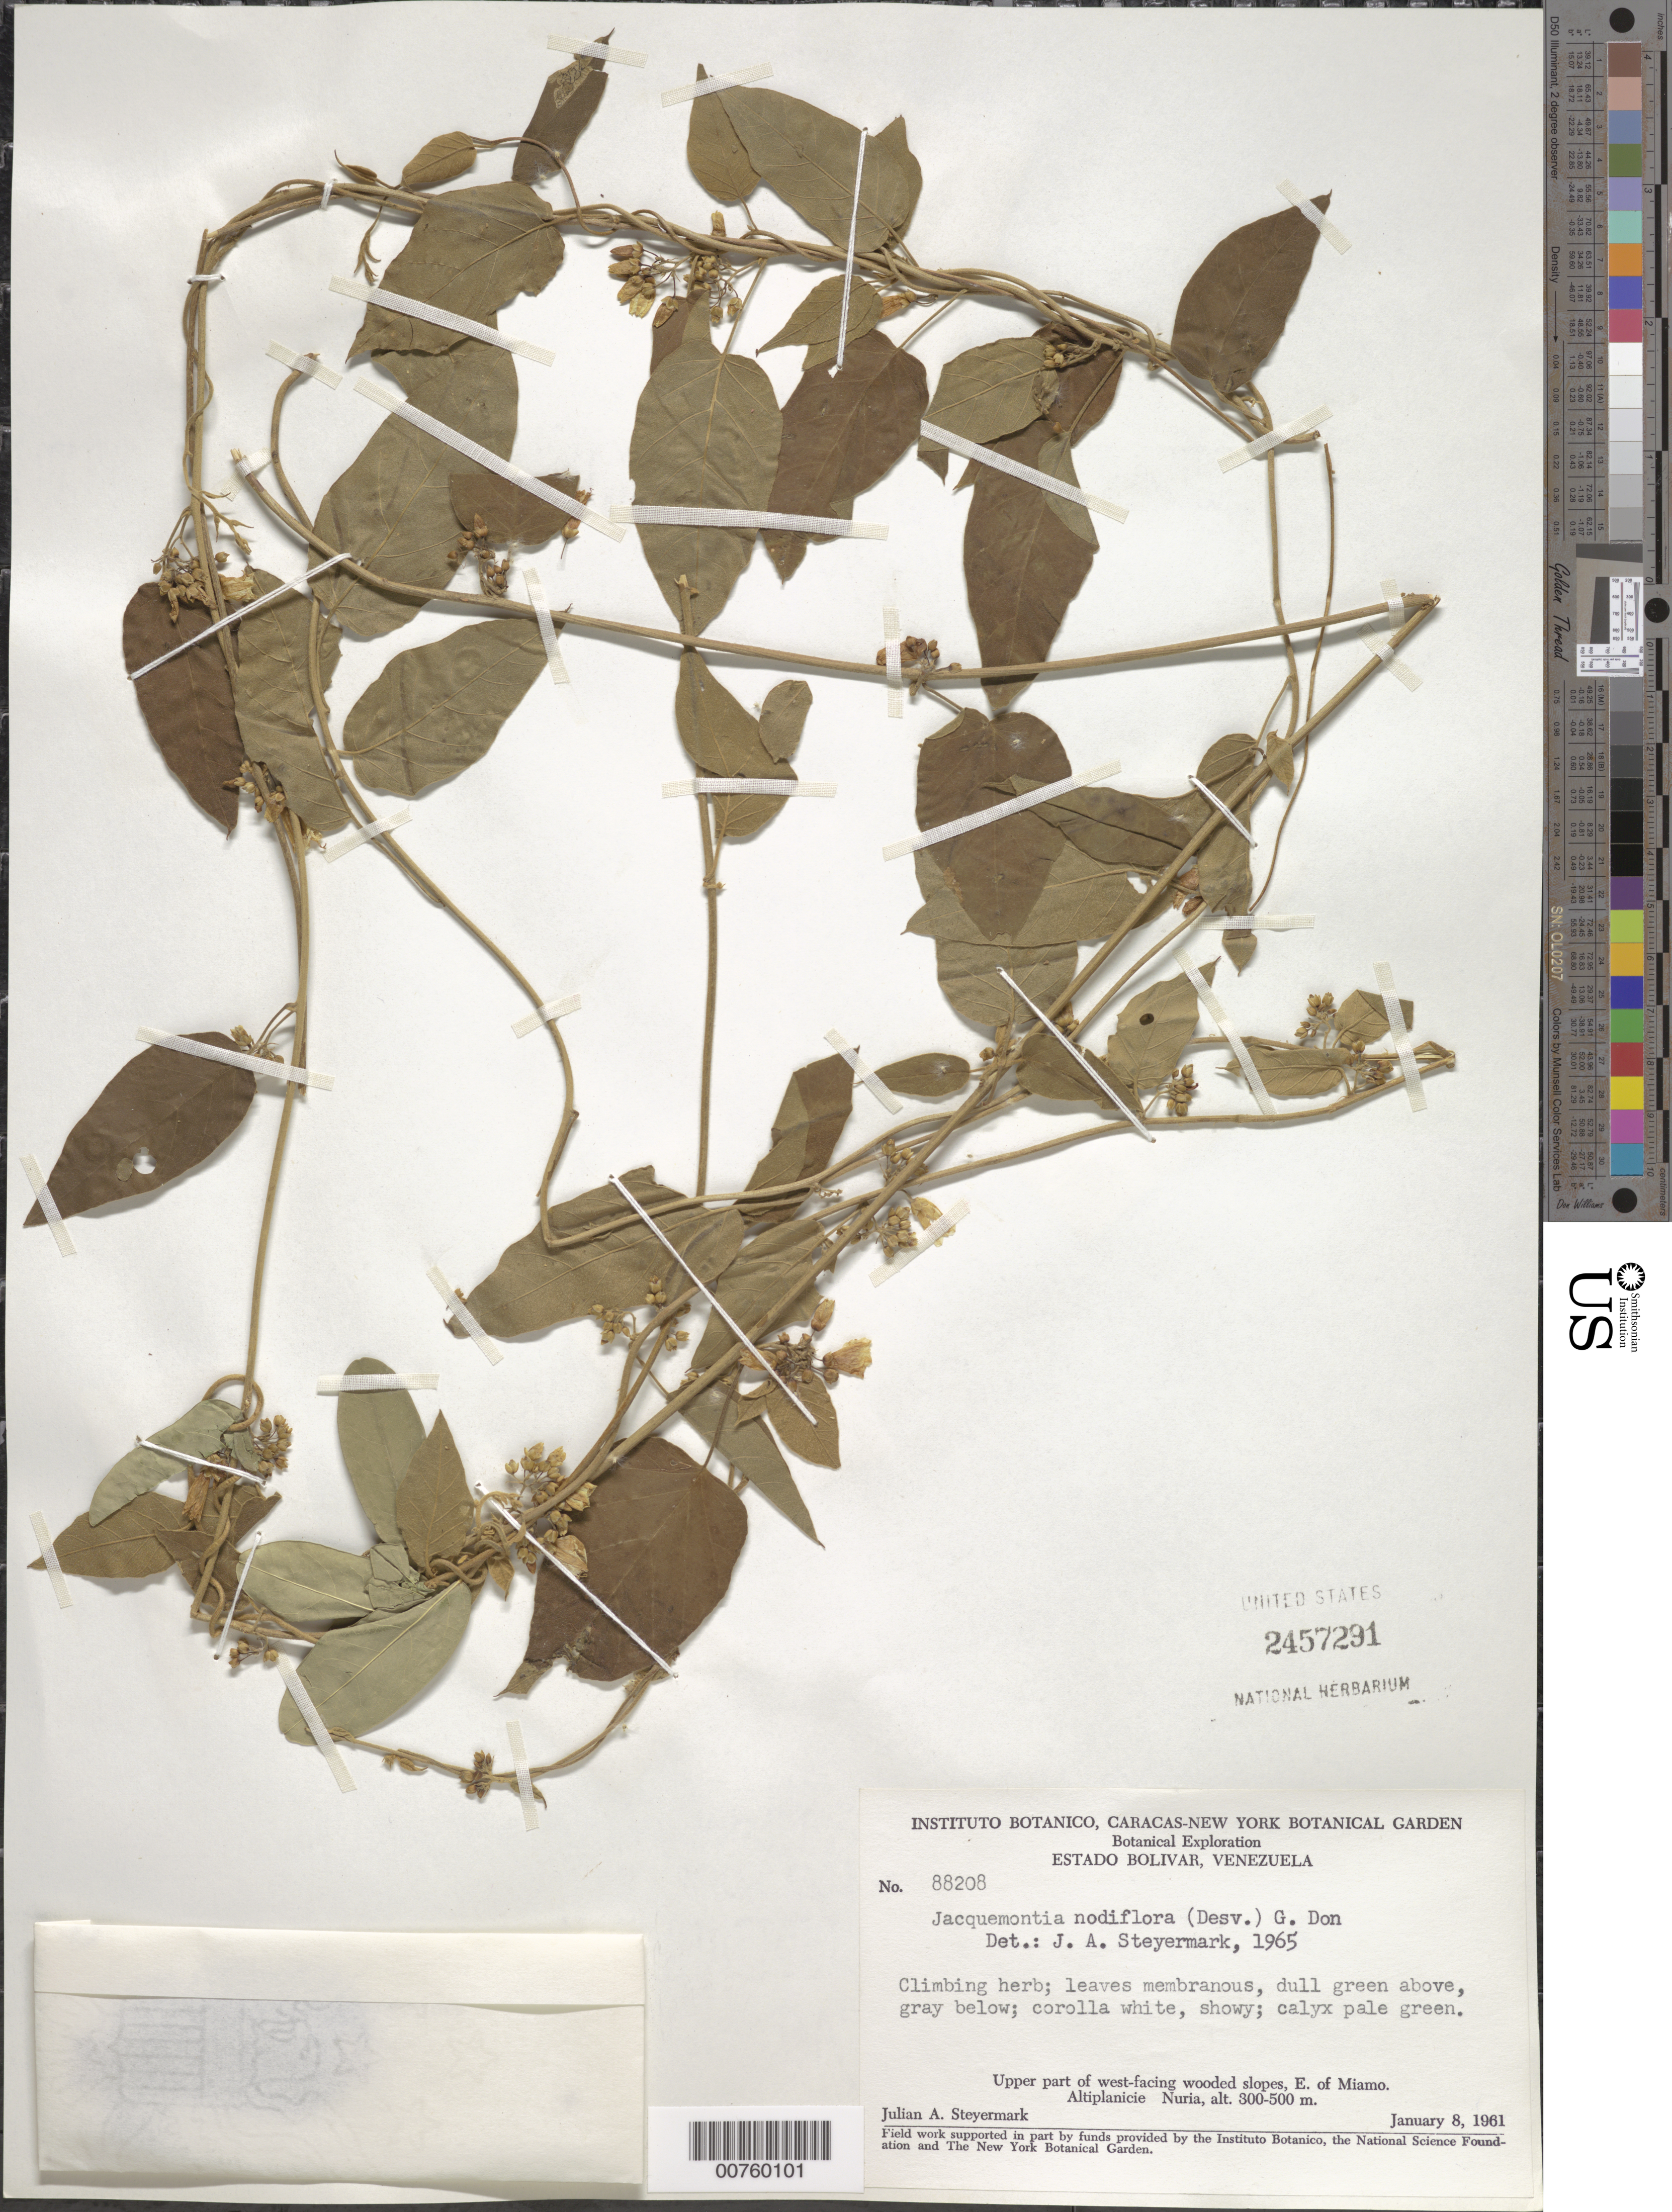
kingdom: Plantae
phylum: Tracheophyta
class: Magnoliopsida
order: Solanales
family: Convolvulaceae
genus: Convolvulus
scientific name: Convolvulus nodiflorus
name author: Desr.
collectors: J. Steyermark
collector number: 88208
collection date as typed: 8-Jan-61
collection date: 1961-01-08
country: Venezuela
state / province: Bolívar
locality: Altiplanicie de Nuria, E of Miamo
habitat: Upper part of W-facing wooded slopes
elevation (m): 300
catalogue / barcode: US 2457291